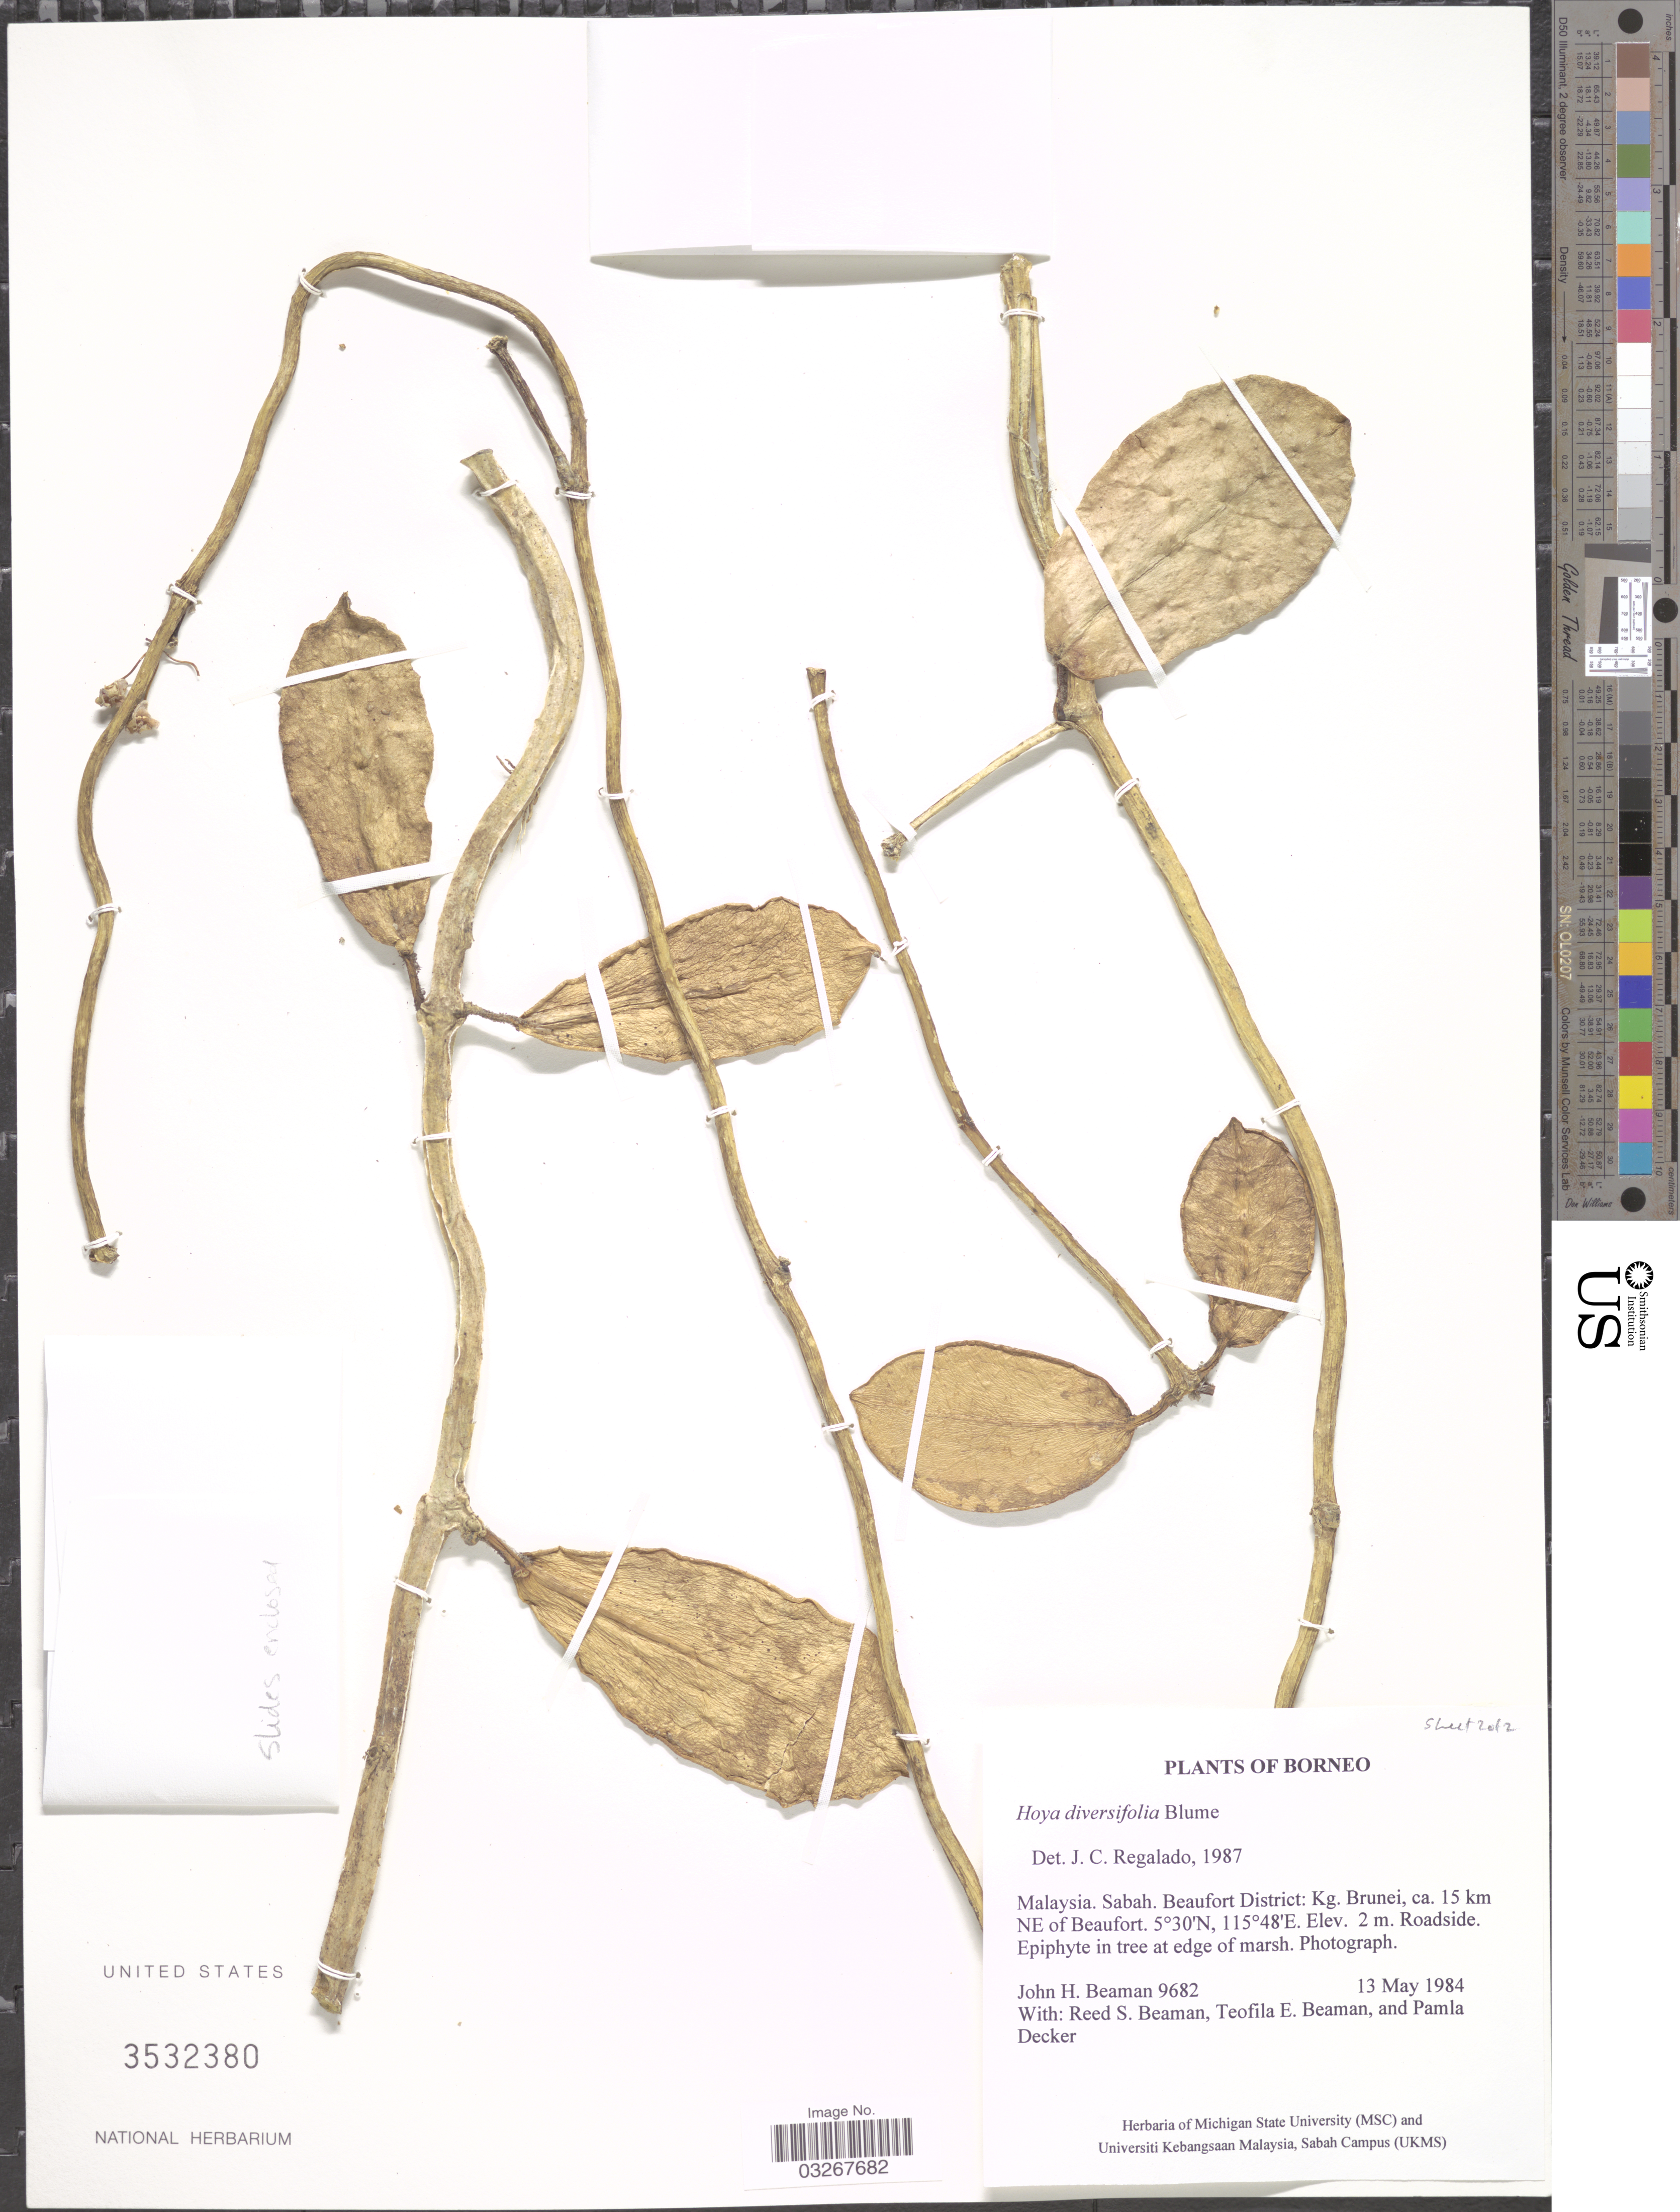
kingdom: Plantae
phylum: Tracheophyta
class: Magnoliopsida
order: Gentianales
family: Apocynaceae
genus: Hoya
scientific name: Hoya diversifolia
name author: Blume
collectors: J. H. Beaman, R. S. Beaman, T. E. Beaman & P. Decker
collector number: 9682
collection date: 1984-05-13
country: Malaysia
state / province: Sabah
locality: Beaufort District: Kg. Brunei, ca. 15 km NE of Beaufort.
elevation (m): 2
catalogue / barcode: US 3532380